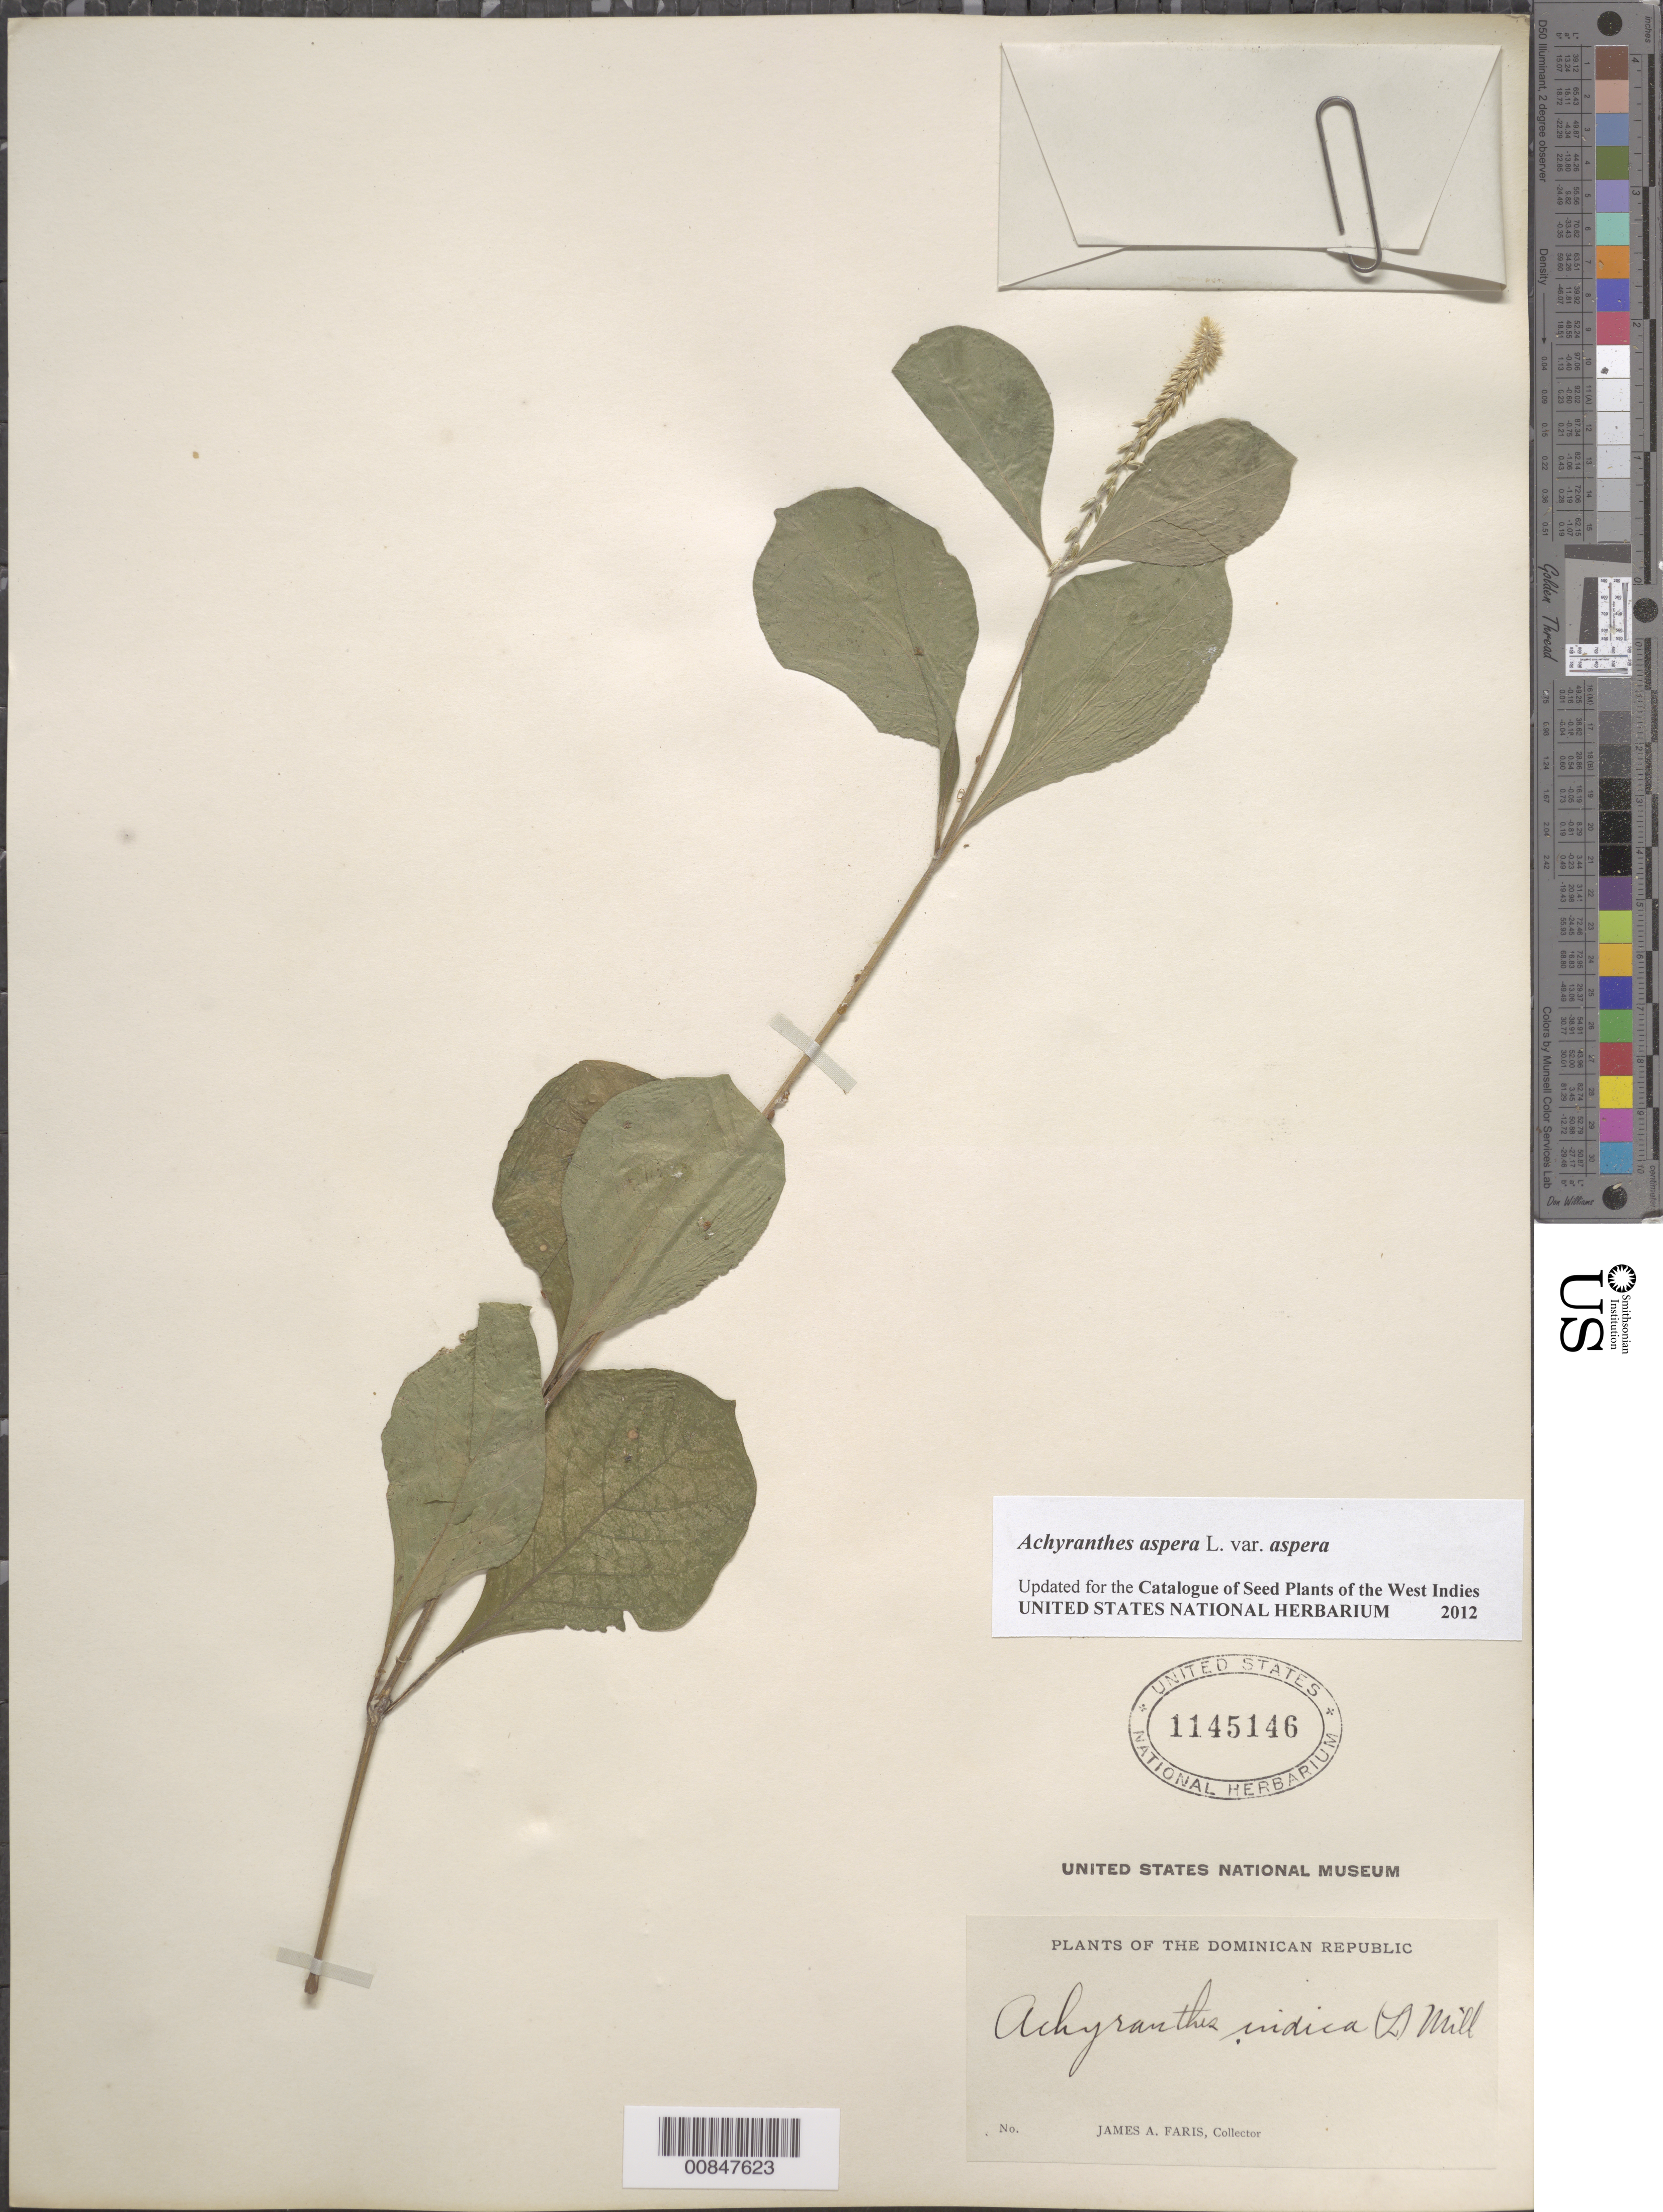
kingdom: Plantae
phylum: Tracheophyta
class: Magnoliopsida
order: Caryophyllales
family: Amaranthaceae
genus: Achyranthes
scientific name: Achyranthes aspera var. aspera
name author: L.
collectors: J. Faris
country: Dominican Republic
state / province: San Cristóbal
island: Hispaniola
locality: Dominican Republic.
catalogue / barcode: US 1145146